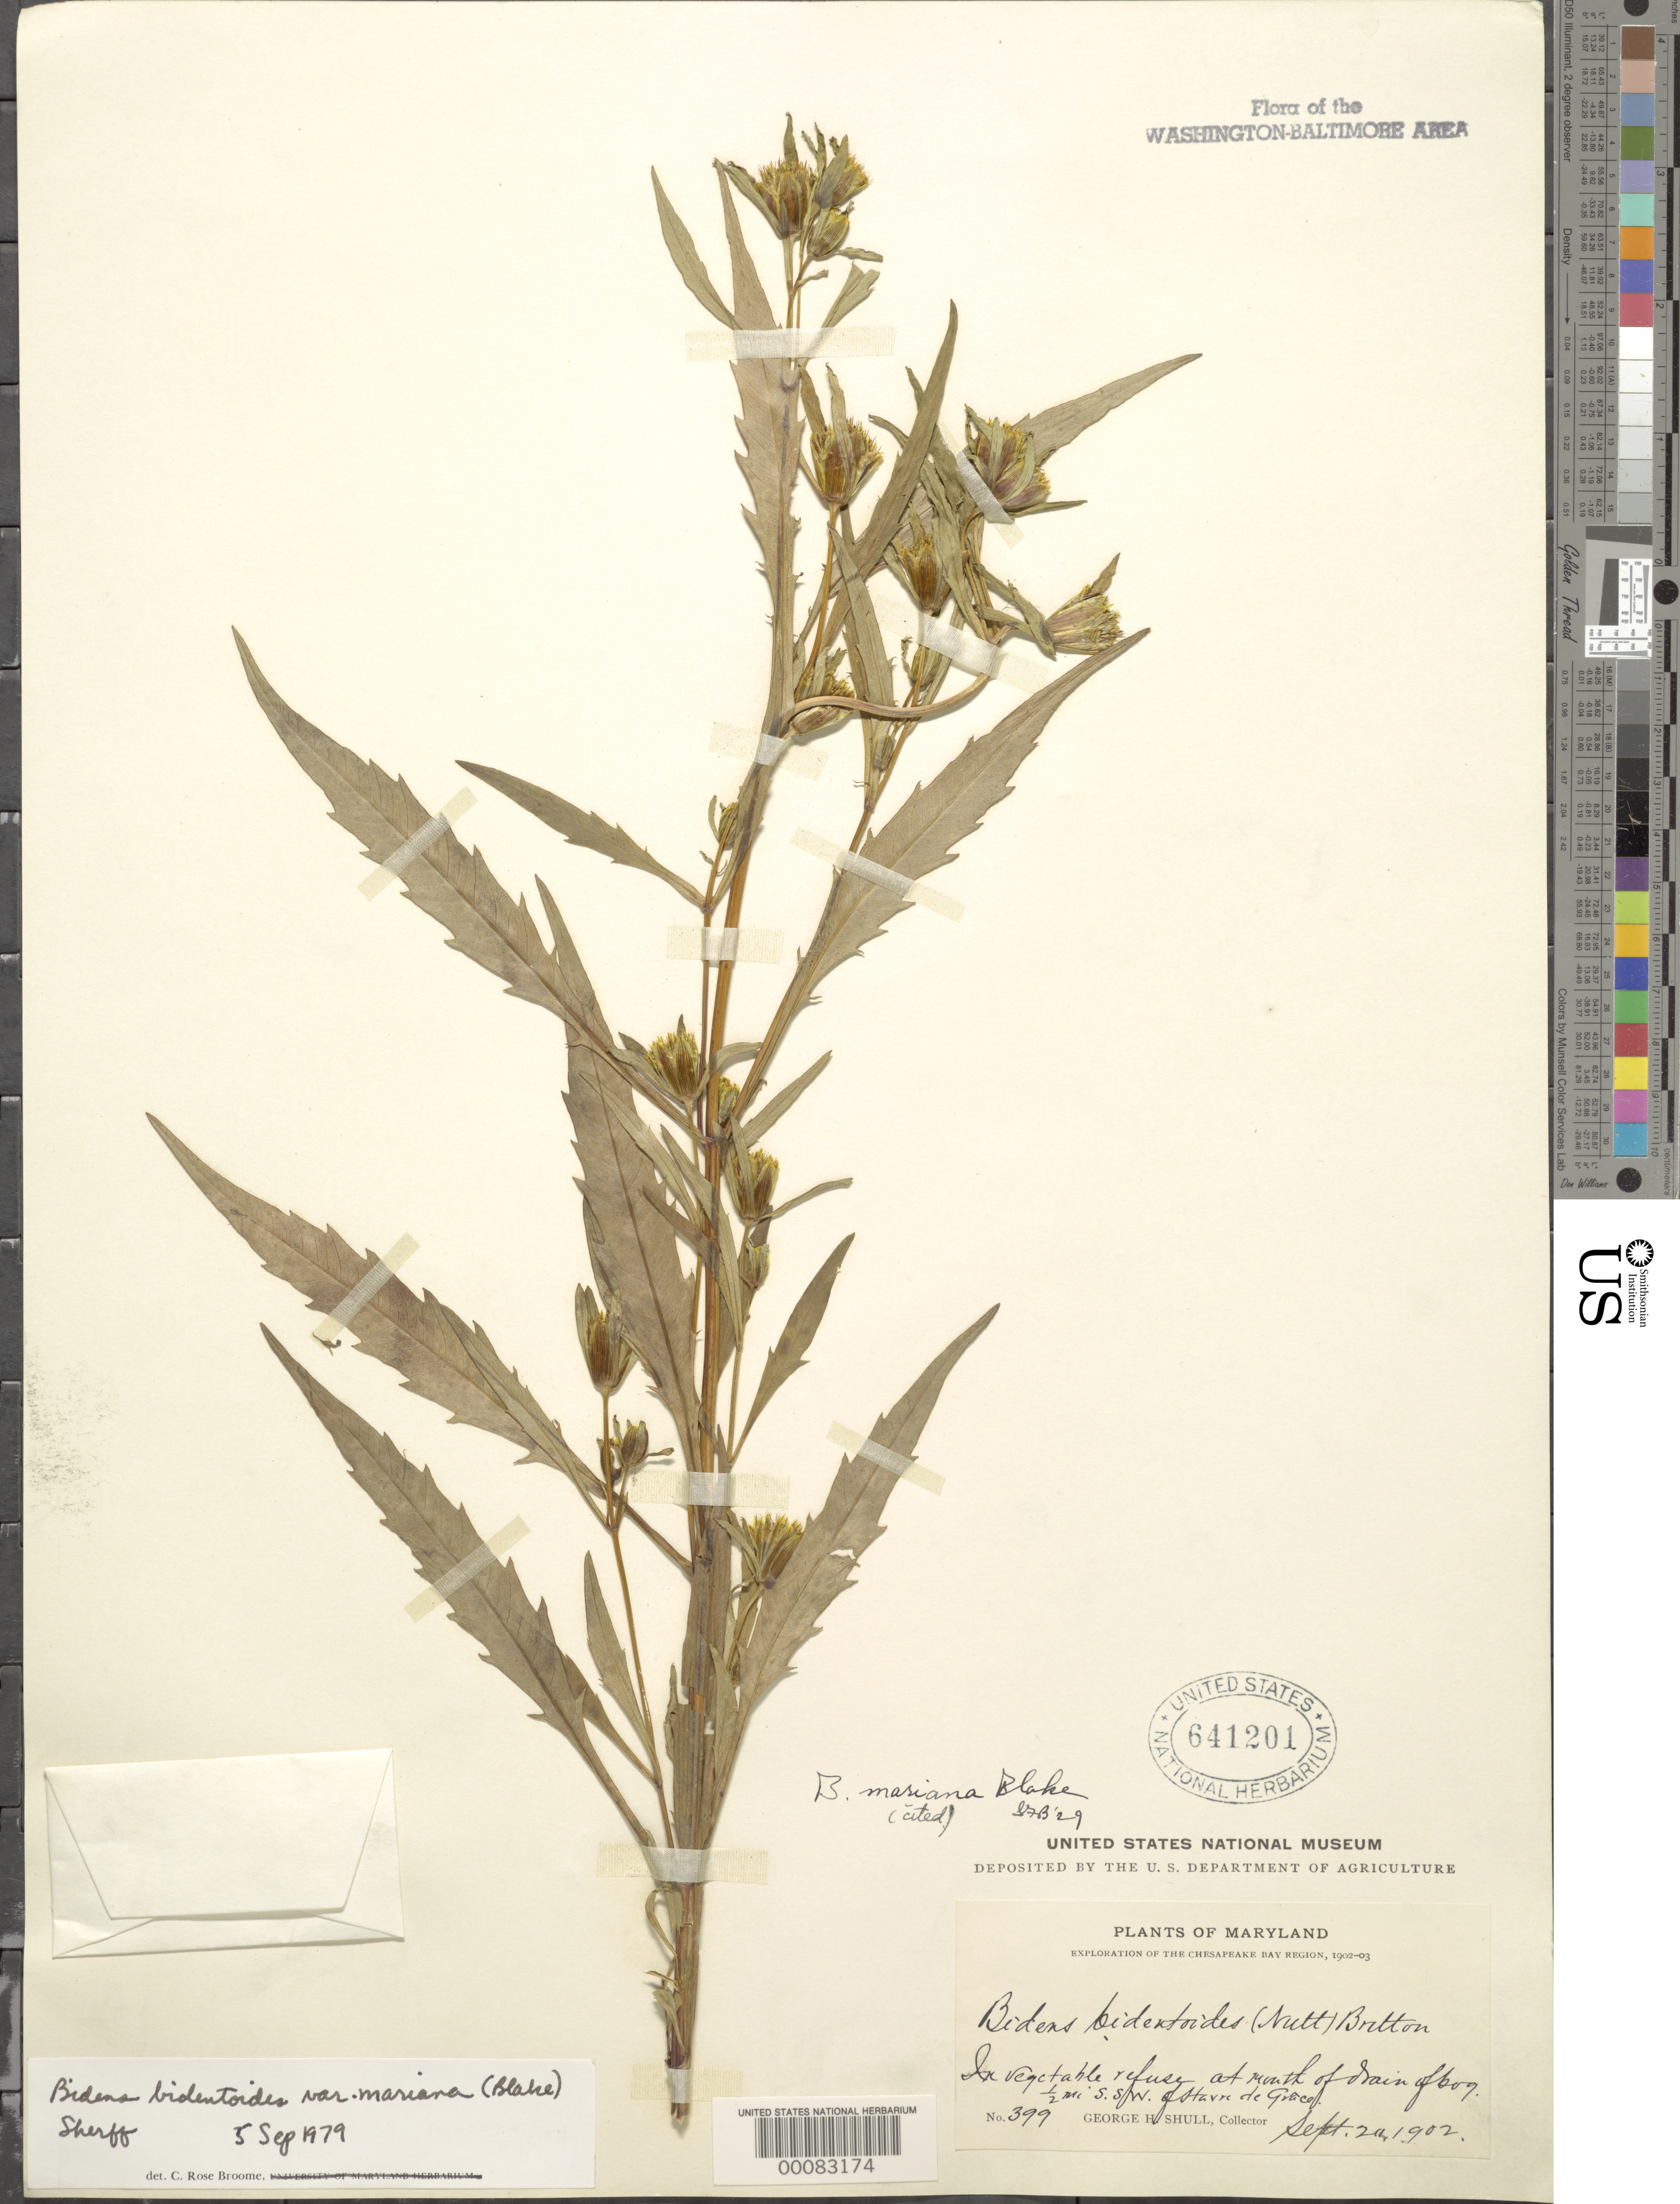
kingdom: Plantae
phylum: Tracheophyta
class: Magnoliopsida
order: Asterales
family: Asteraceae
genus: Bidens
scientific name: Bidens bidentoides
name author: (Nutt.) Britton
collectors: G. H. Shull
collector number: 399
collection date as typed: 20 Sep 1902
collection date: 1902-09-20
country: United States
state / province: Maryland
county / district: Harford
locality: SSW of Havre De Grace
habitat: Bog drain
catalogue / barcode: US 641201